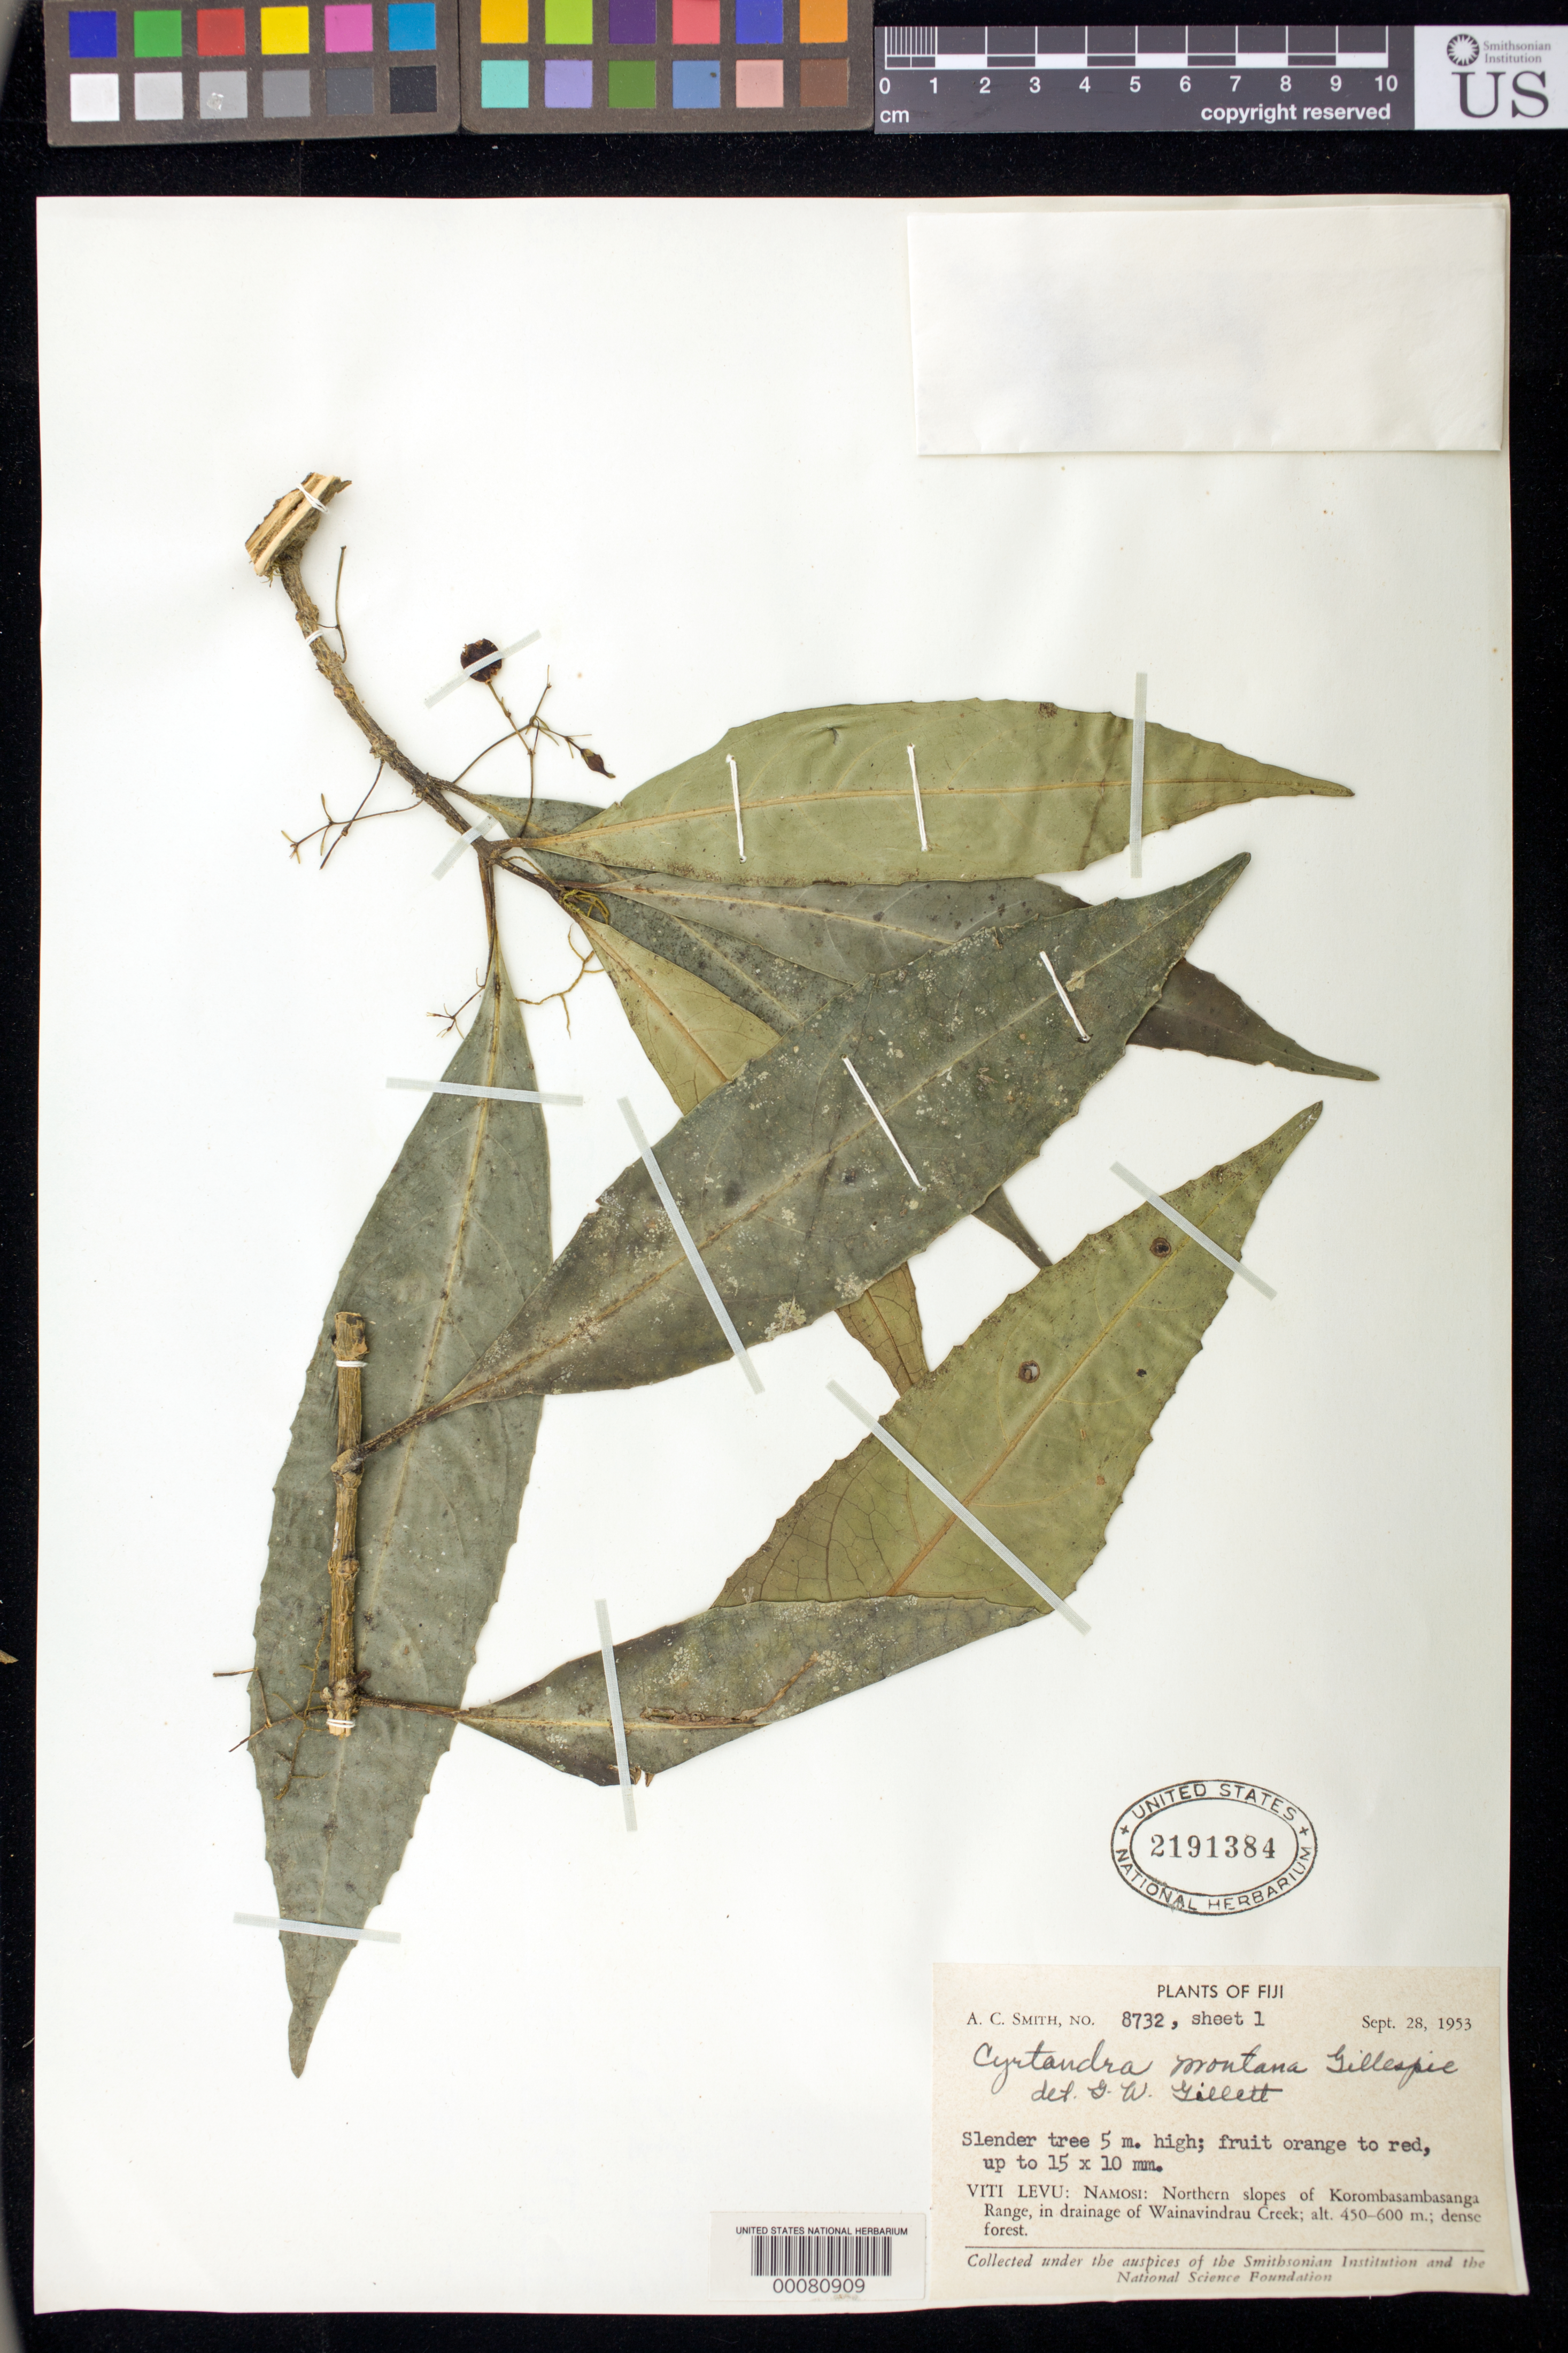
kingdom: Plantae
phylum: Tracheophyta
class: Magnoliopsida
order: Lamiales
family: Gesneriaceae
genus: Cyrtandra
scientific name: Cyrtandra montana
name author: Gillespie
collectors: A. C. Smith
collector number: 8732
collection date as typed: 28 Sep 1953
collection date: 1953-09-28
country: Fiji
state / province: Namosi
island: Viti Levu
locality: Namosi, northern slopes of korombasambasanga range, in drainage of wainavindrau creek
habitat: Dense forest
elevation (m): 450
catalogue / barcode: US 2191384